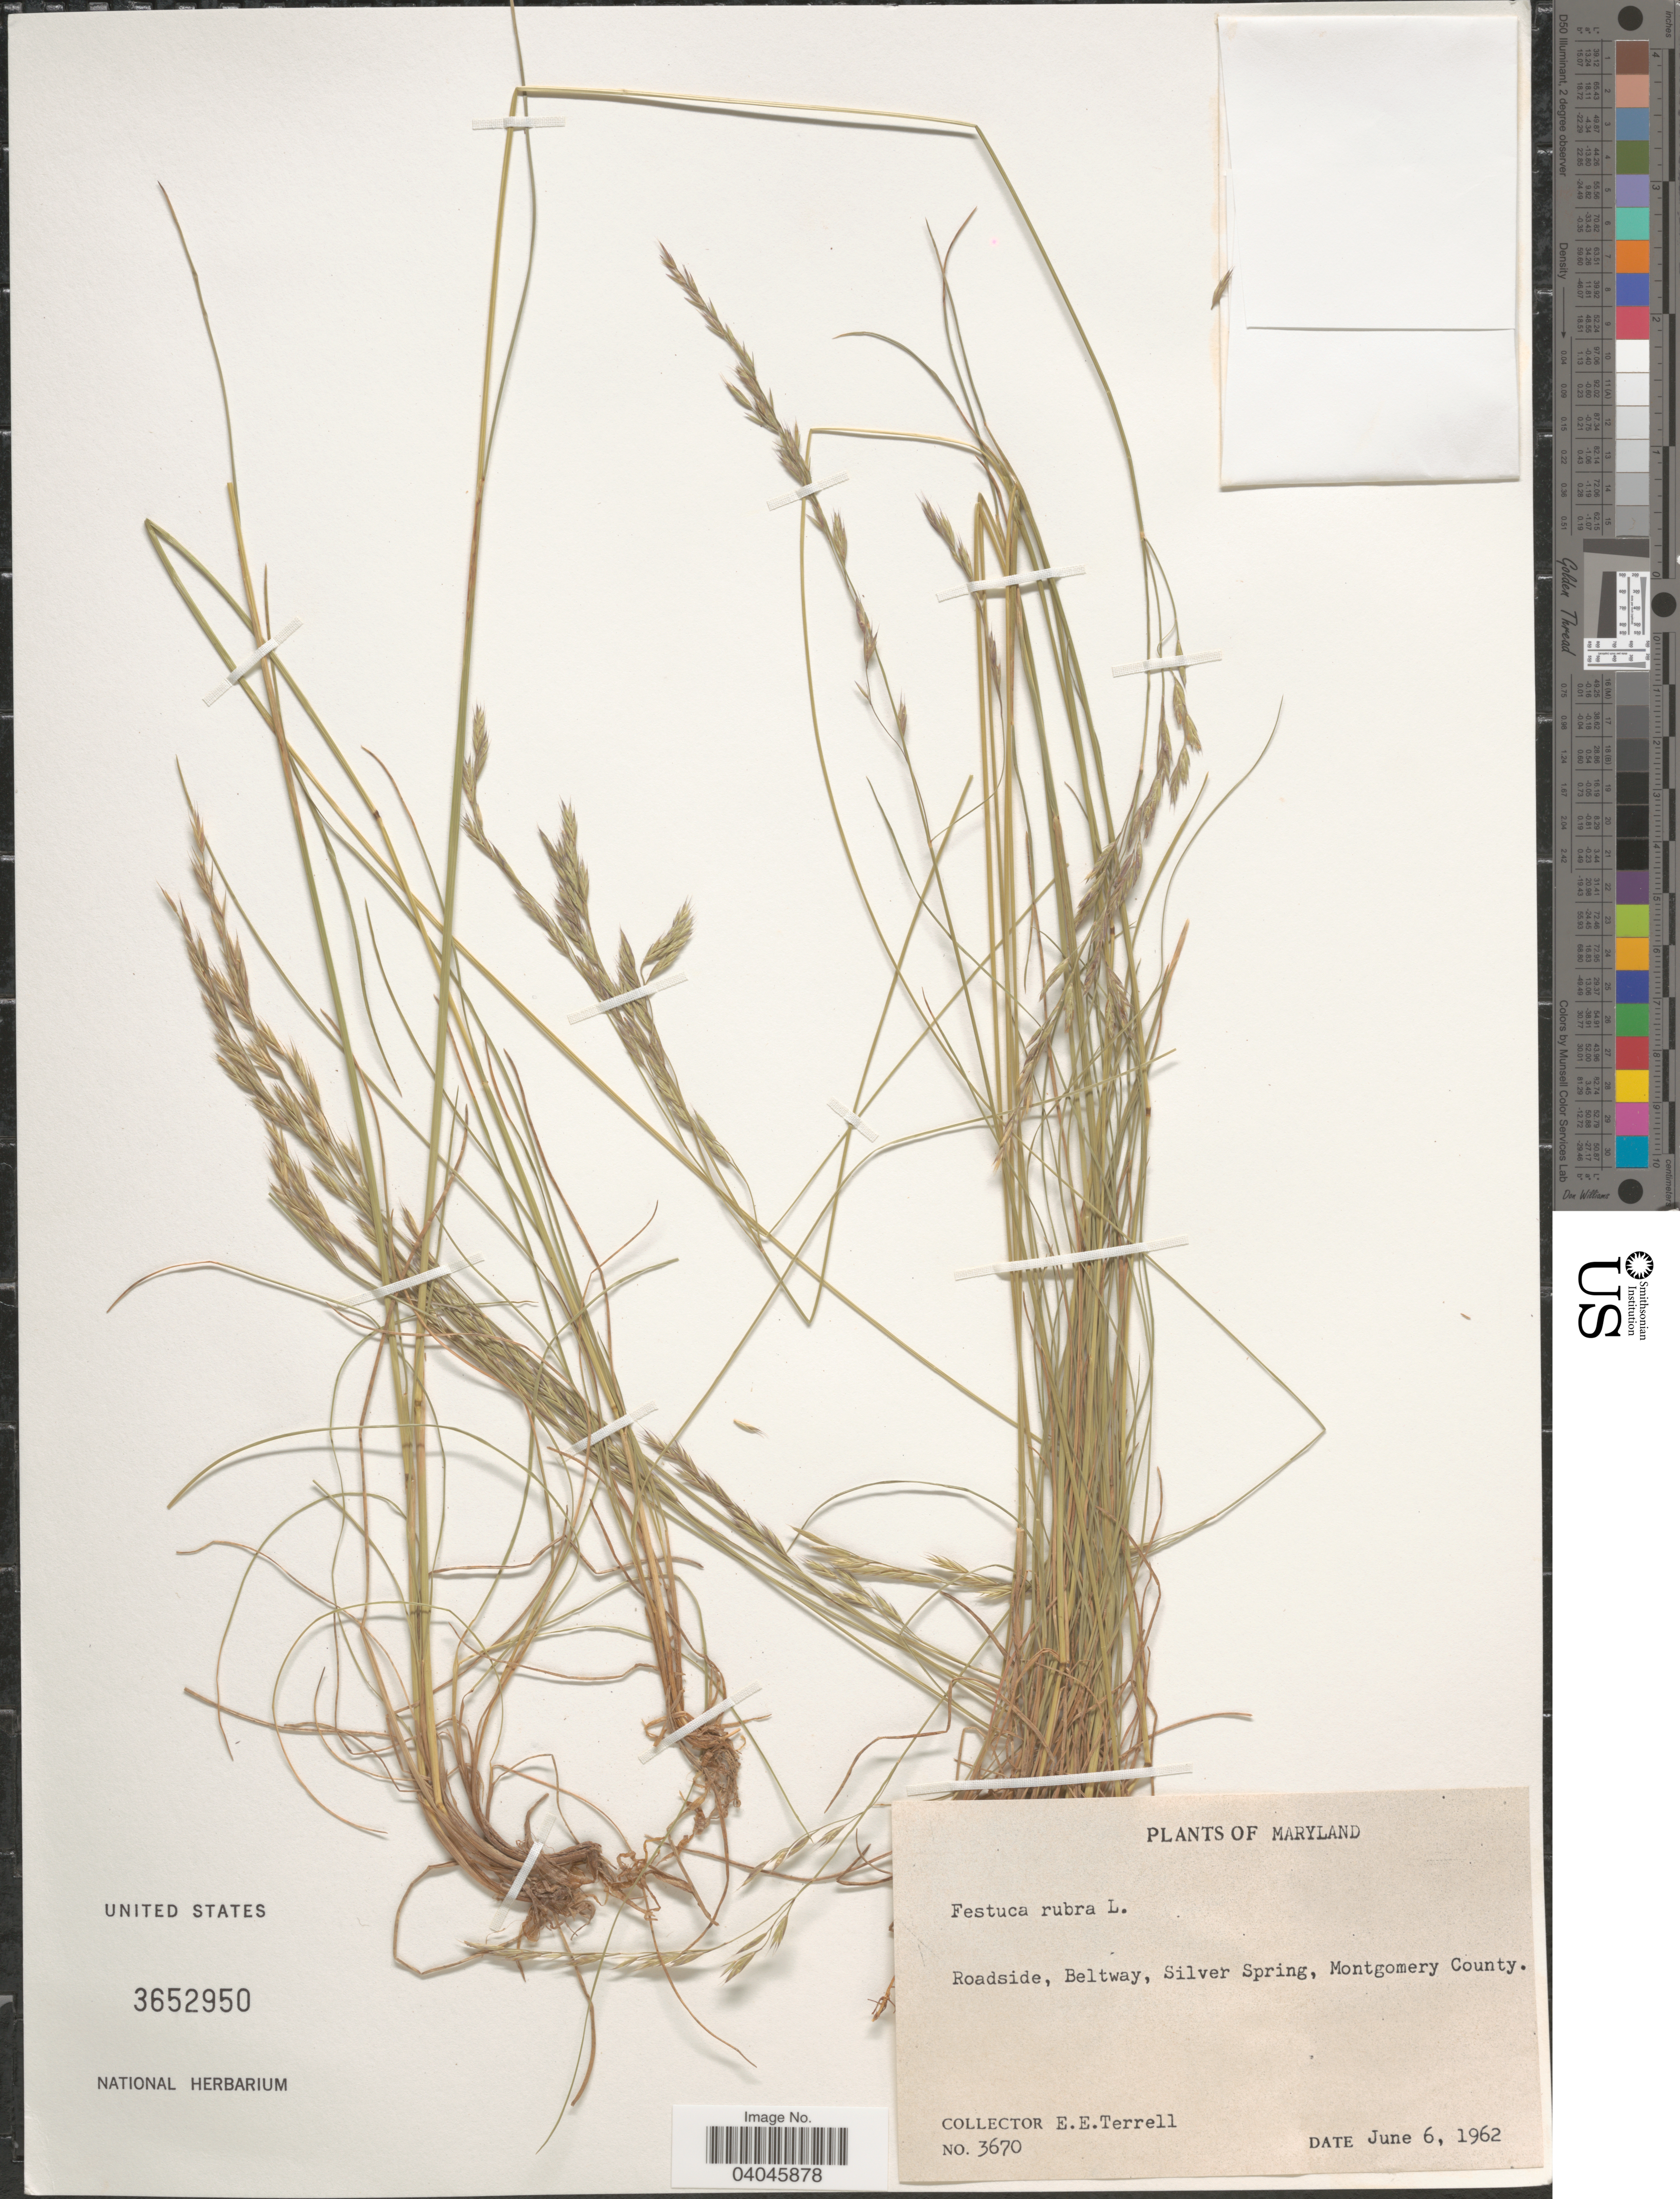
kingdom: Plantae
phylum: Tracheophyta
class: Liliopsida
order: Poales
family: Poaceae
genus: Festuca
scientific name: Festuca rubra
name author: L.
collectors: E. E. Terrell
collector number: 3670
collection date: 1962-06-06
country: United States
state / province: Maryland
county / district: Montgomery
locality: Roadside, Beltway, Silver Spring, Montgomery County.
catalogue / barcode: US 3652950